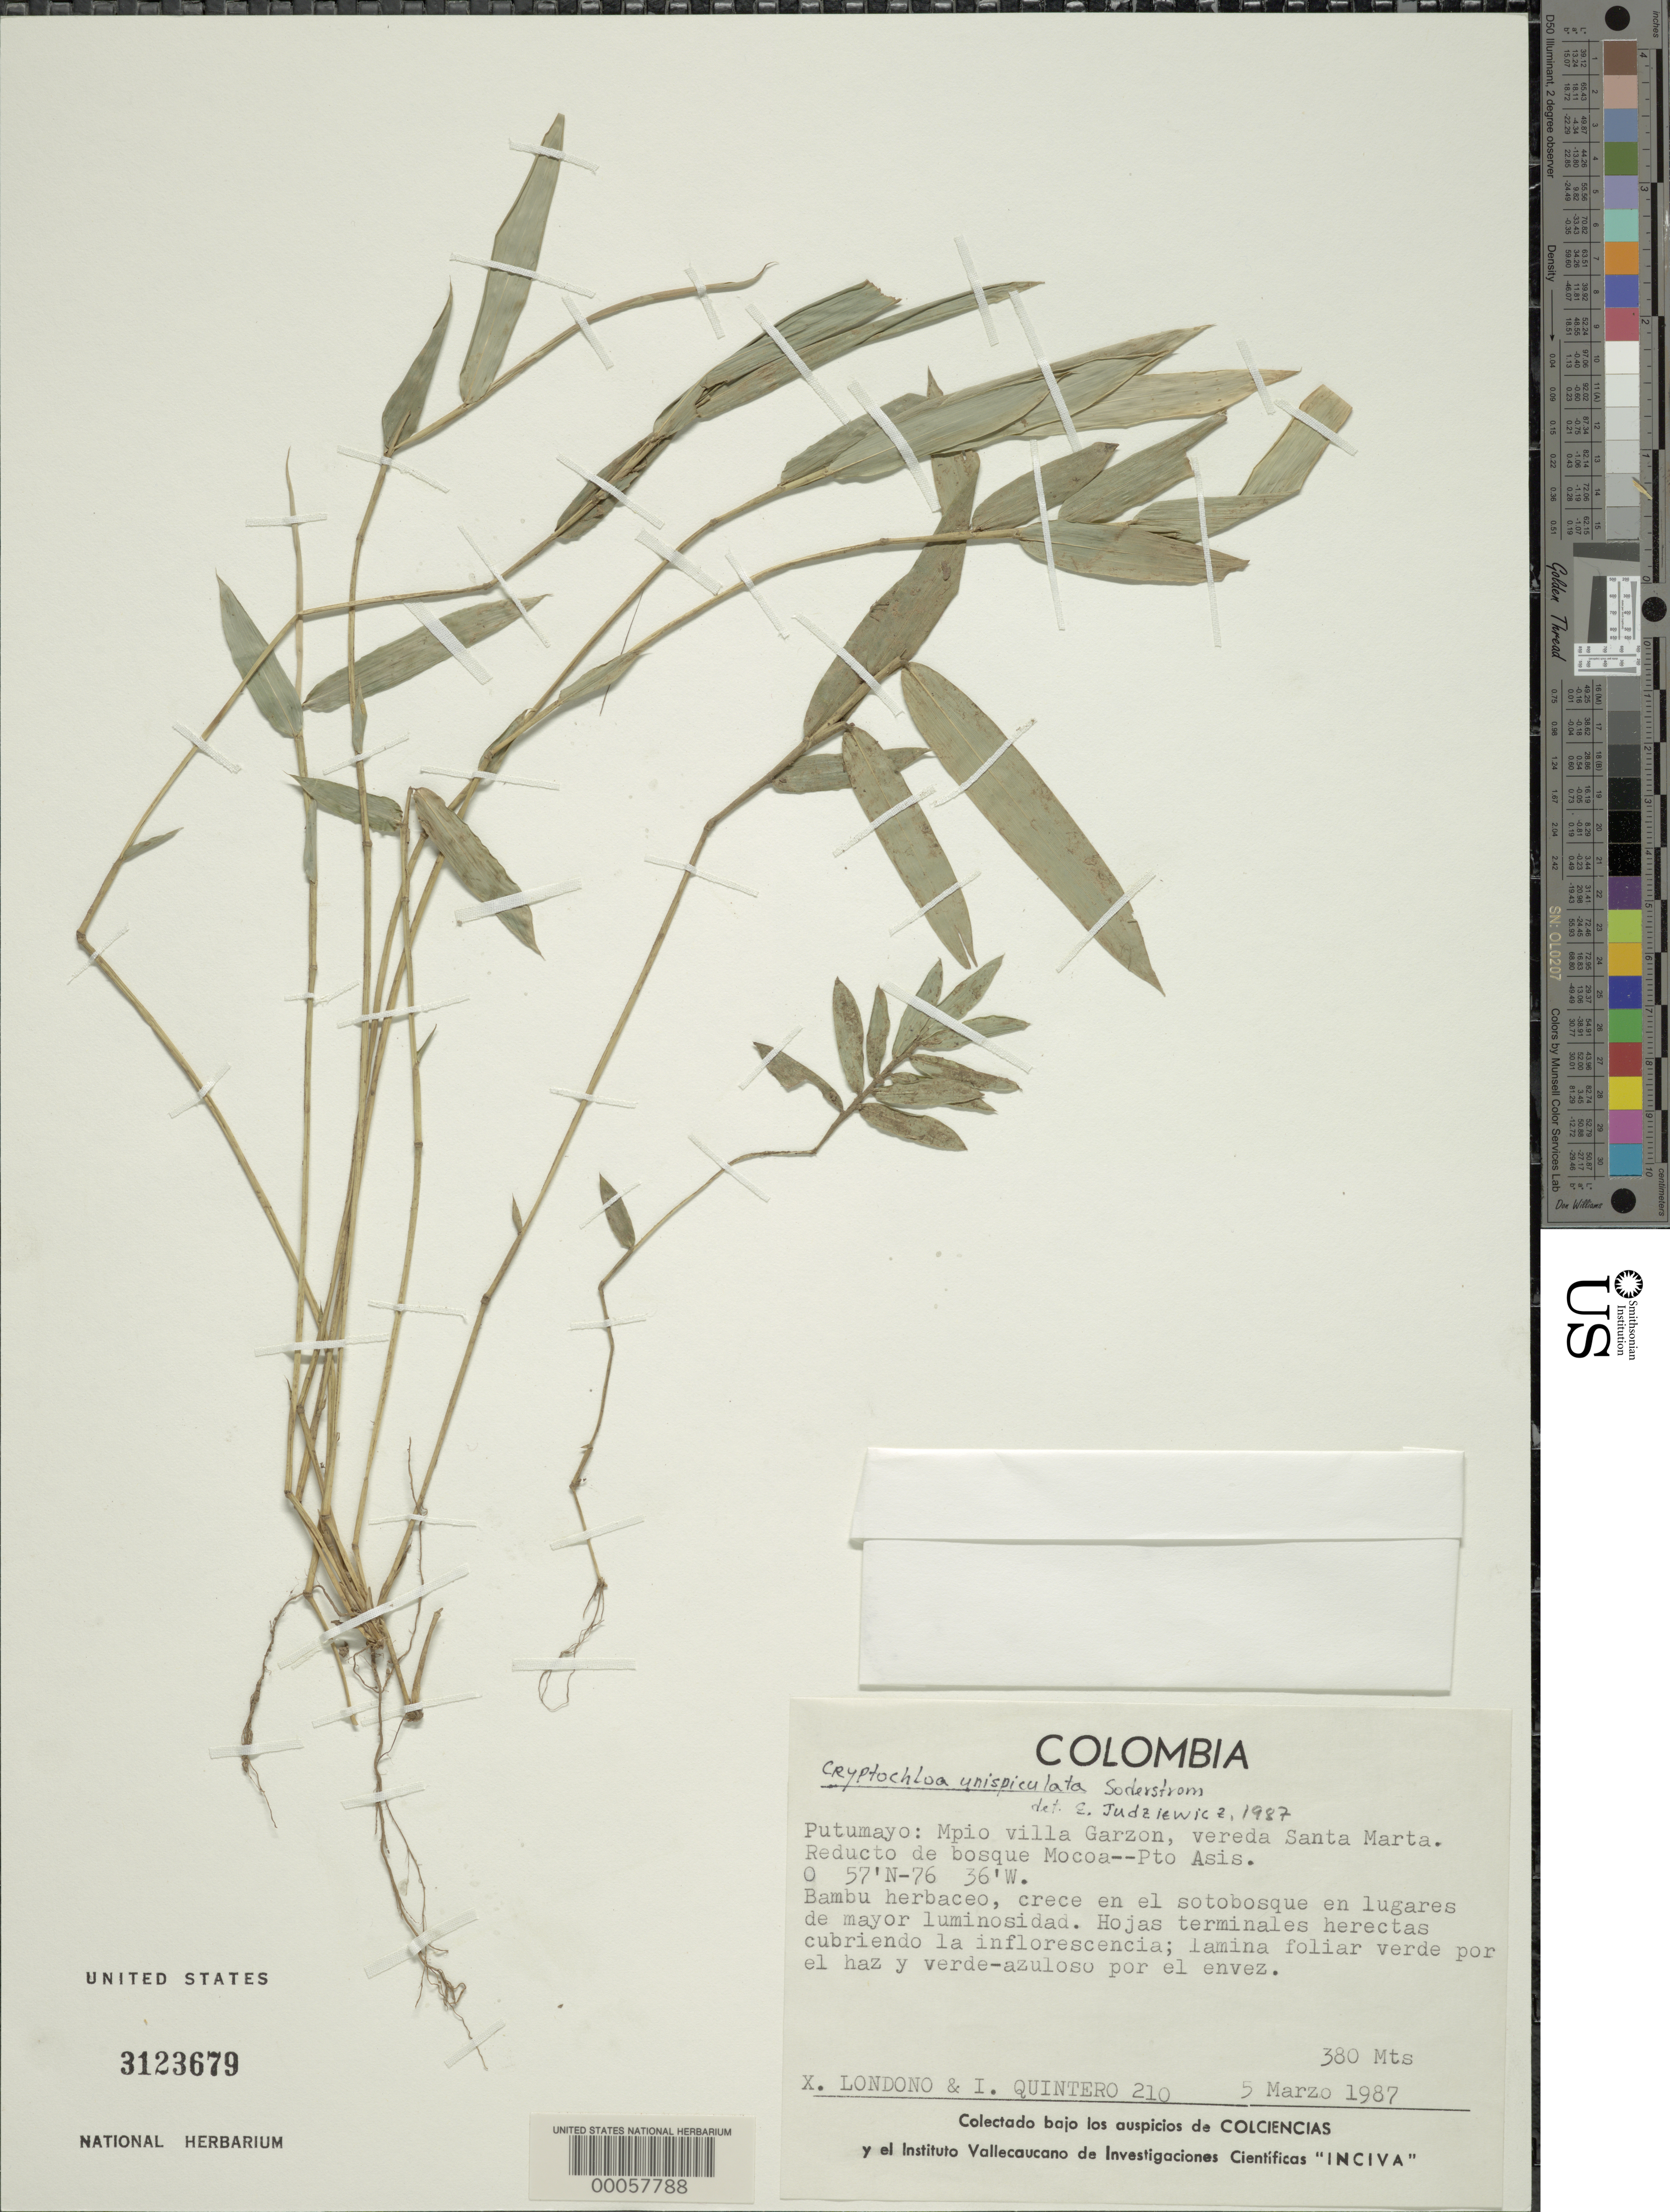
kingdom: Plantae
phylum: Tracheophyta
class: Liliopsida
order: Poales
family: Poaceae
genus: Cryptochloa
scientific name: Cryptochloa unispiculata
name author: Soderstr.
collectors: X. Londoño & I. Quintero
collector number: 210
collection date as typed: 05 Mar 1987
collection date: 1987-03-05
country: Colombia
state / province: Putumayo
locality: Mun. VillaGarzon (?), Santa Marta Trail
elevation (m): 380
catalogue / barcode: US 3123679